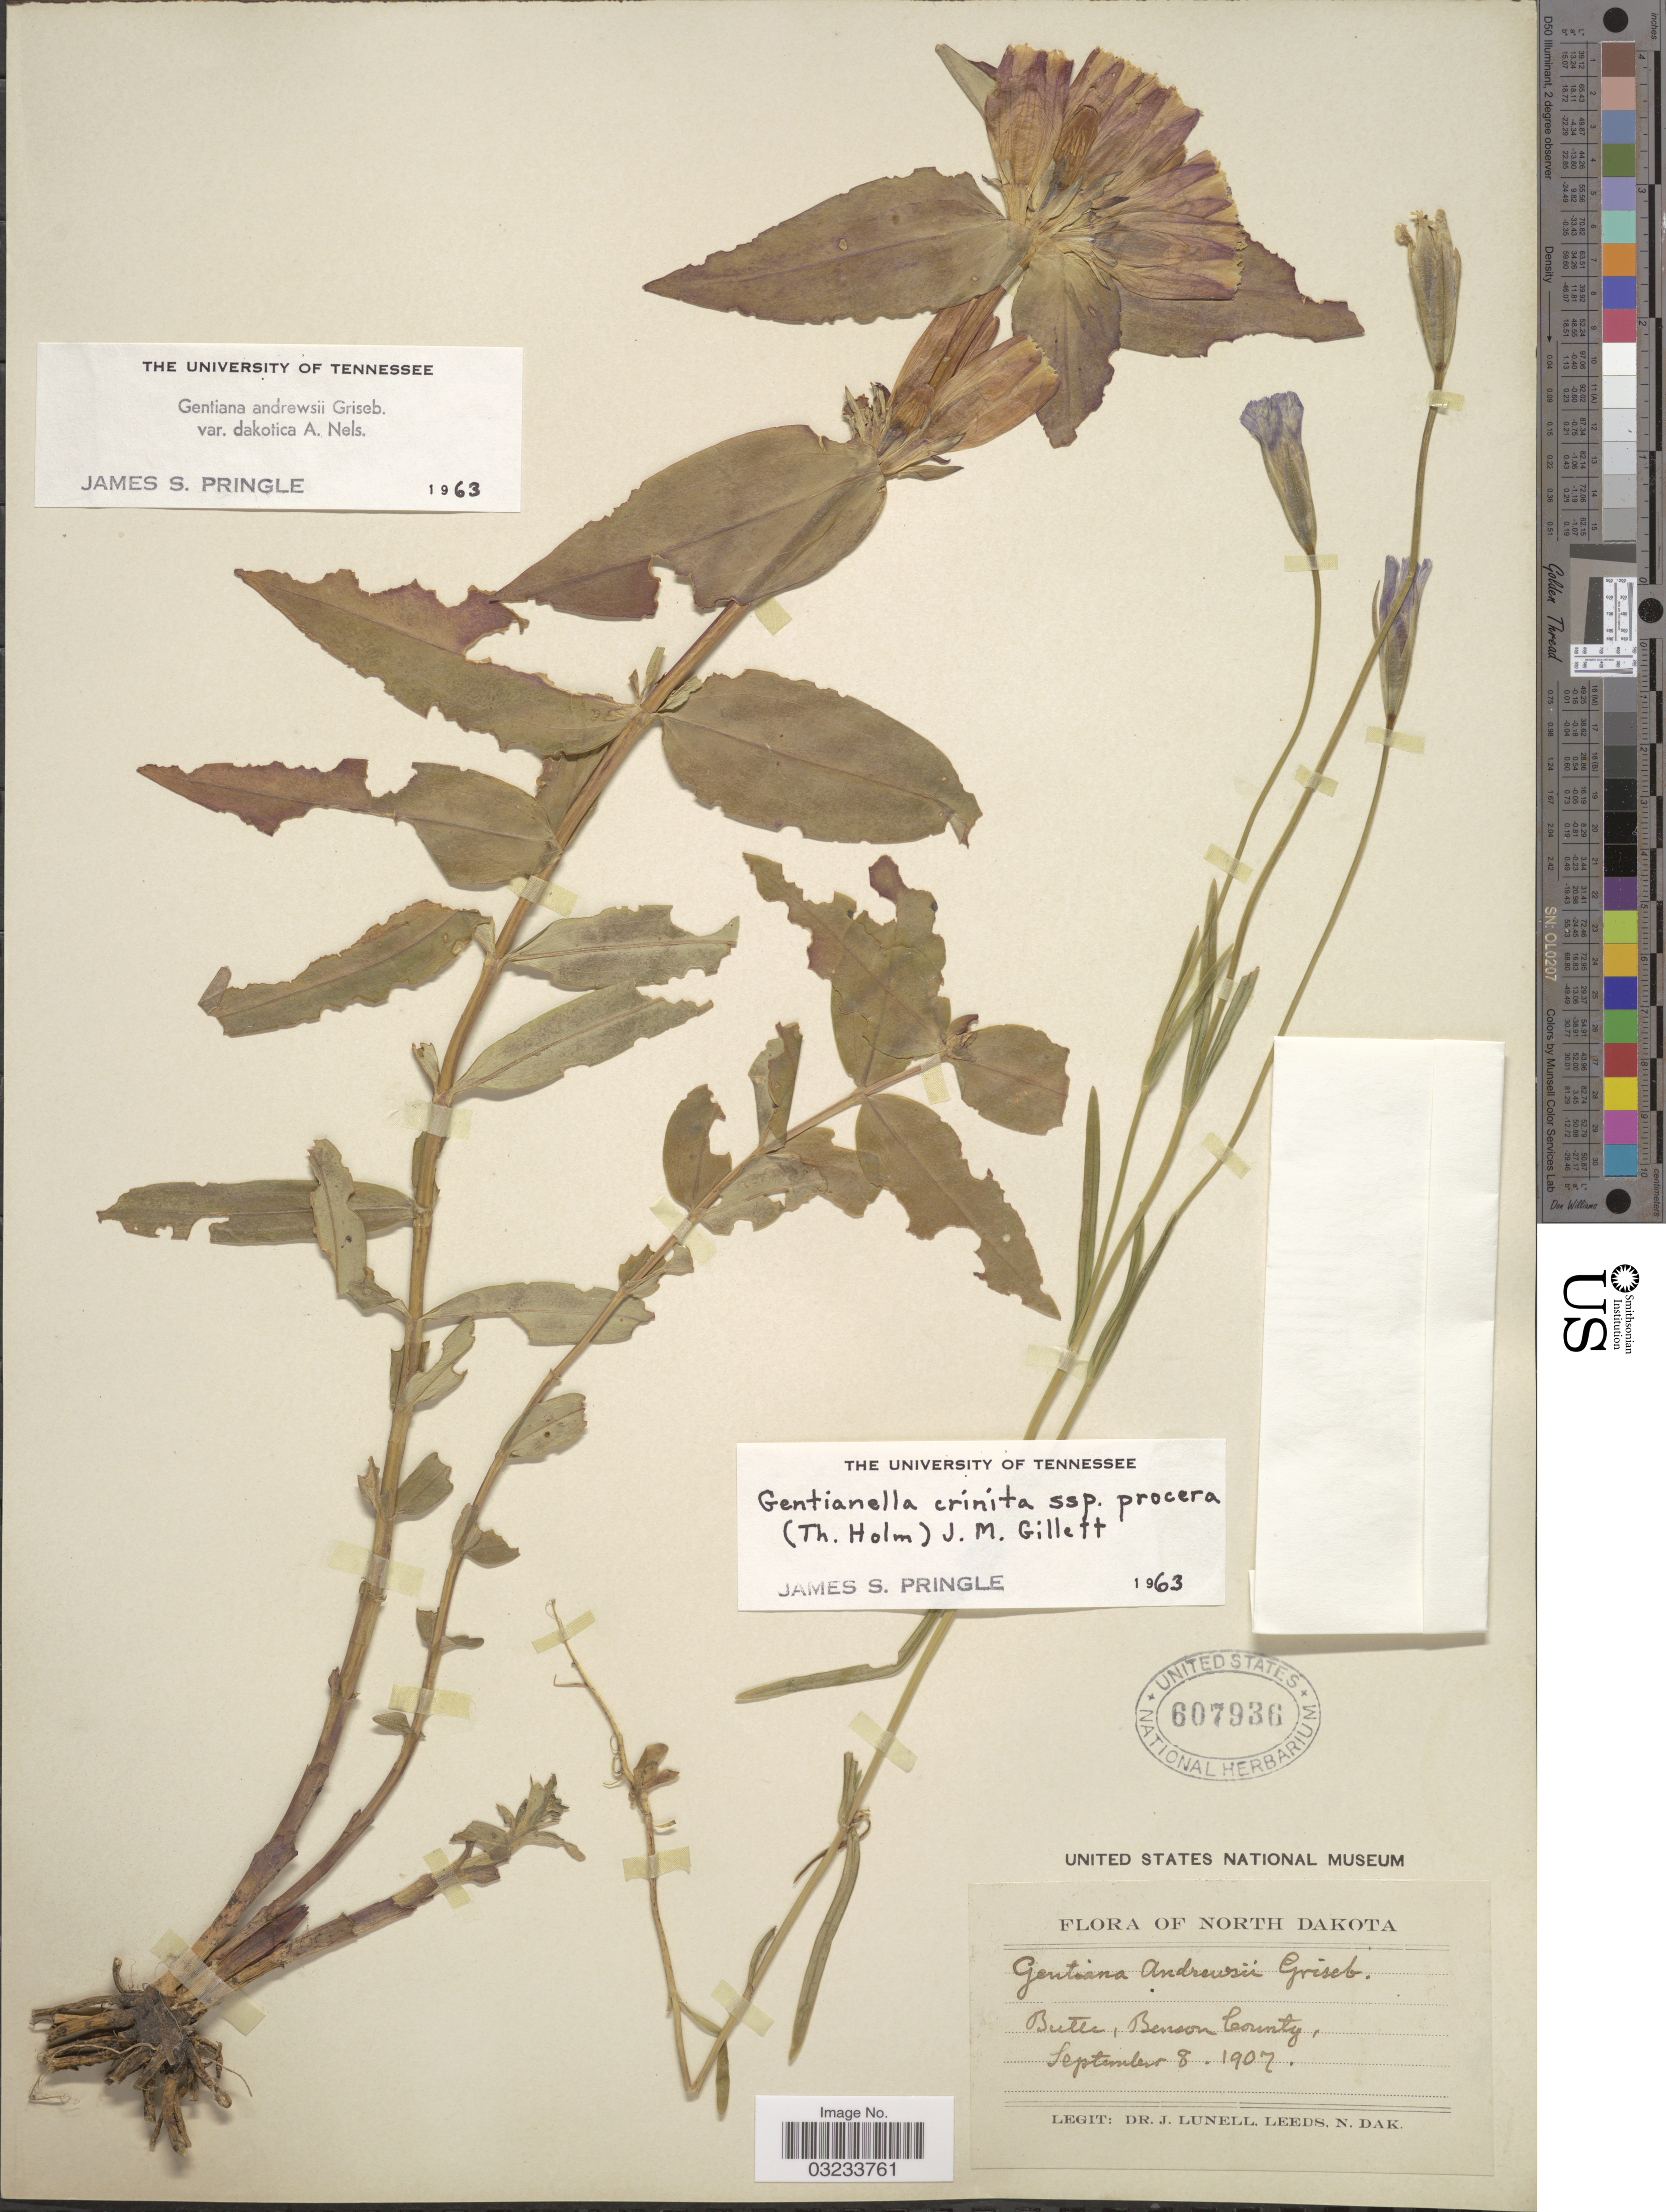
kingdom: Plantae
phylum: Tracheophyta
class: Magnoliopsida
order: Gentianales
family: Gentianaceae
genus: Gentiana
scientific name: Gentiana andrewsii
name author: Griseb.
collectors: J. Lunell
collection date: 1907-09-08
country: United States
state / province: North Dakota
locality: Butte, Benson County.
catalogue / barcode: US 607936